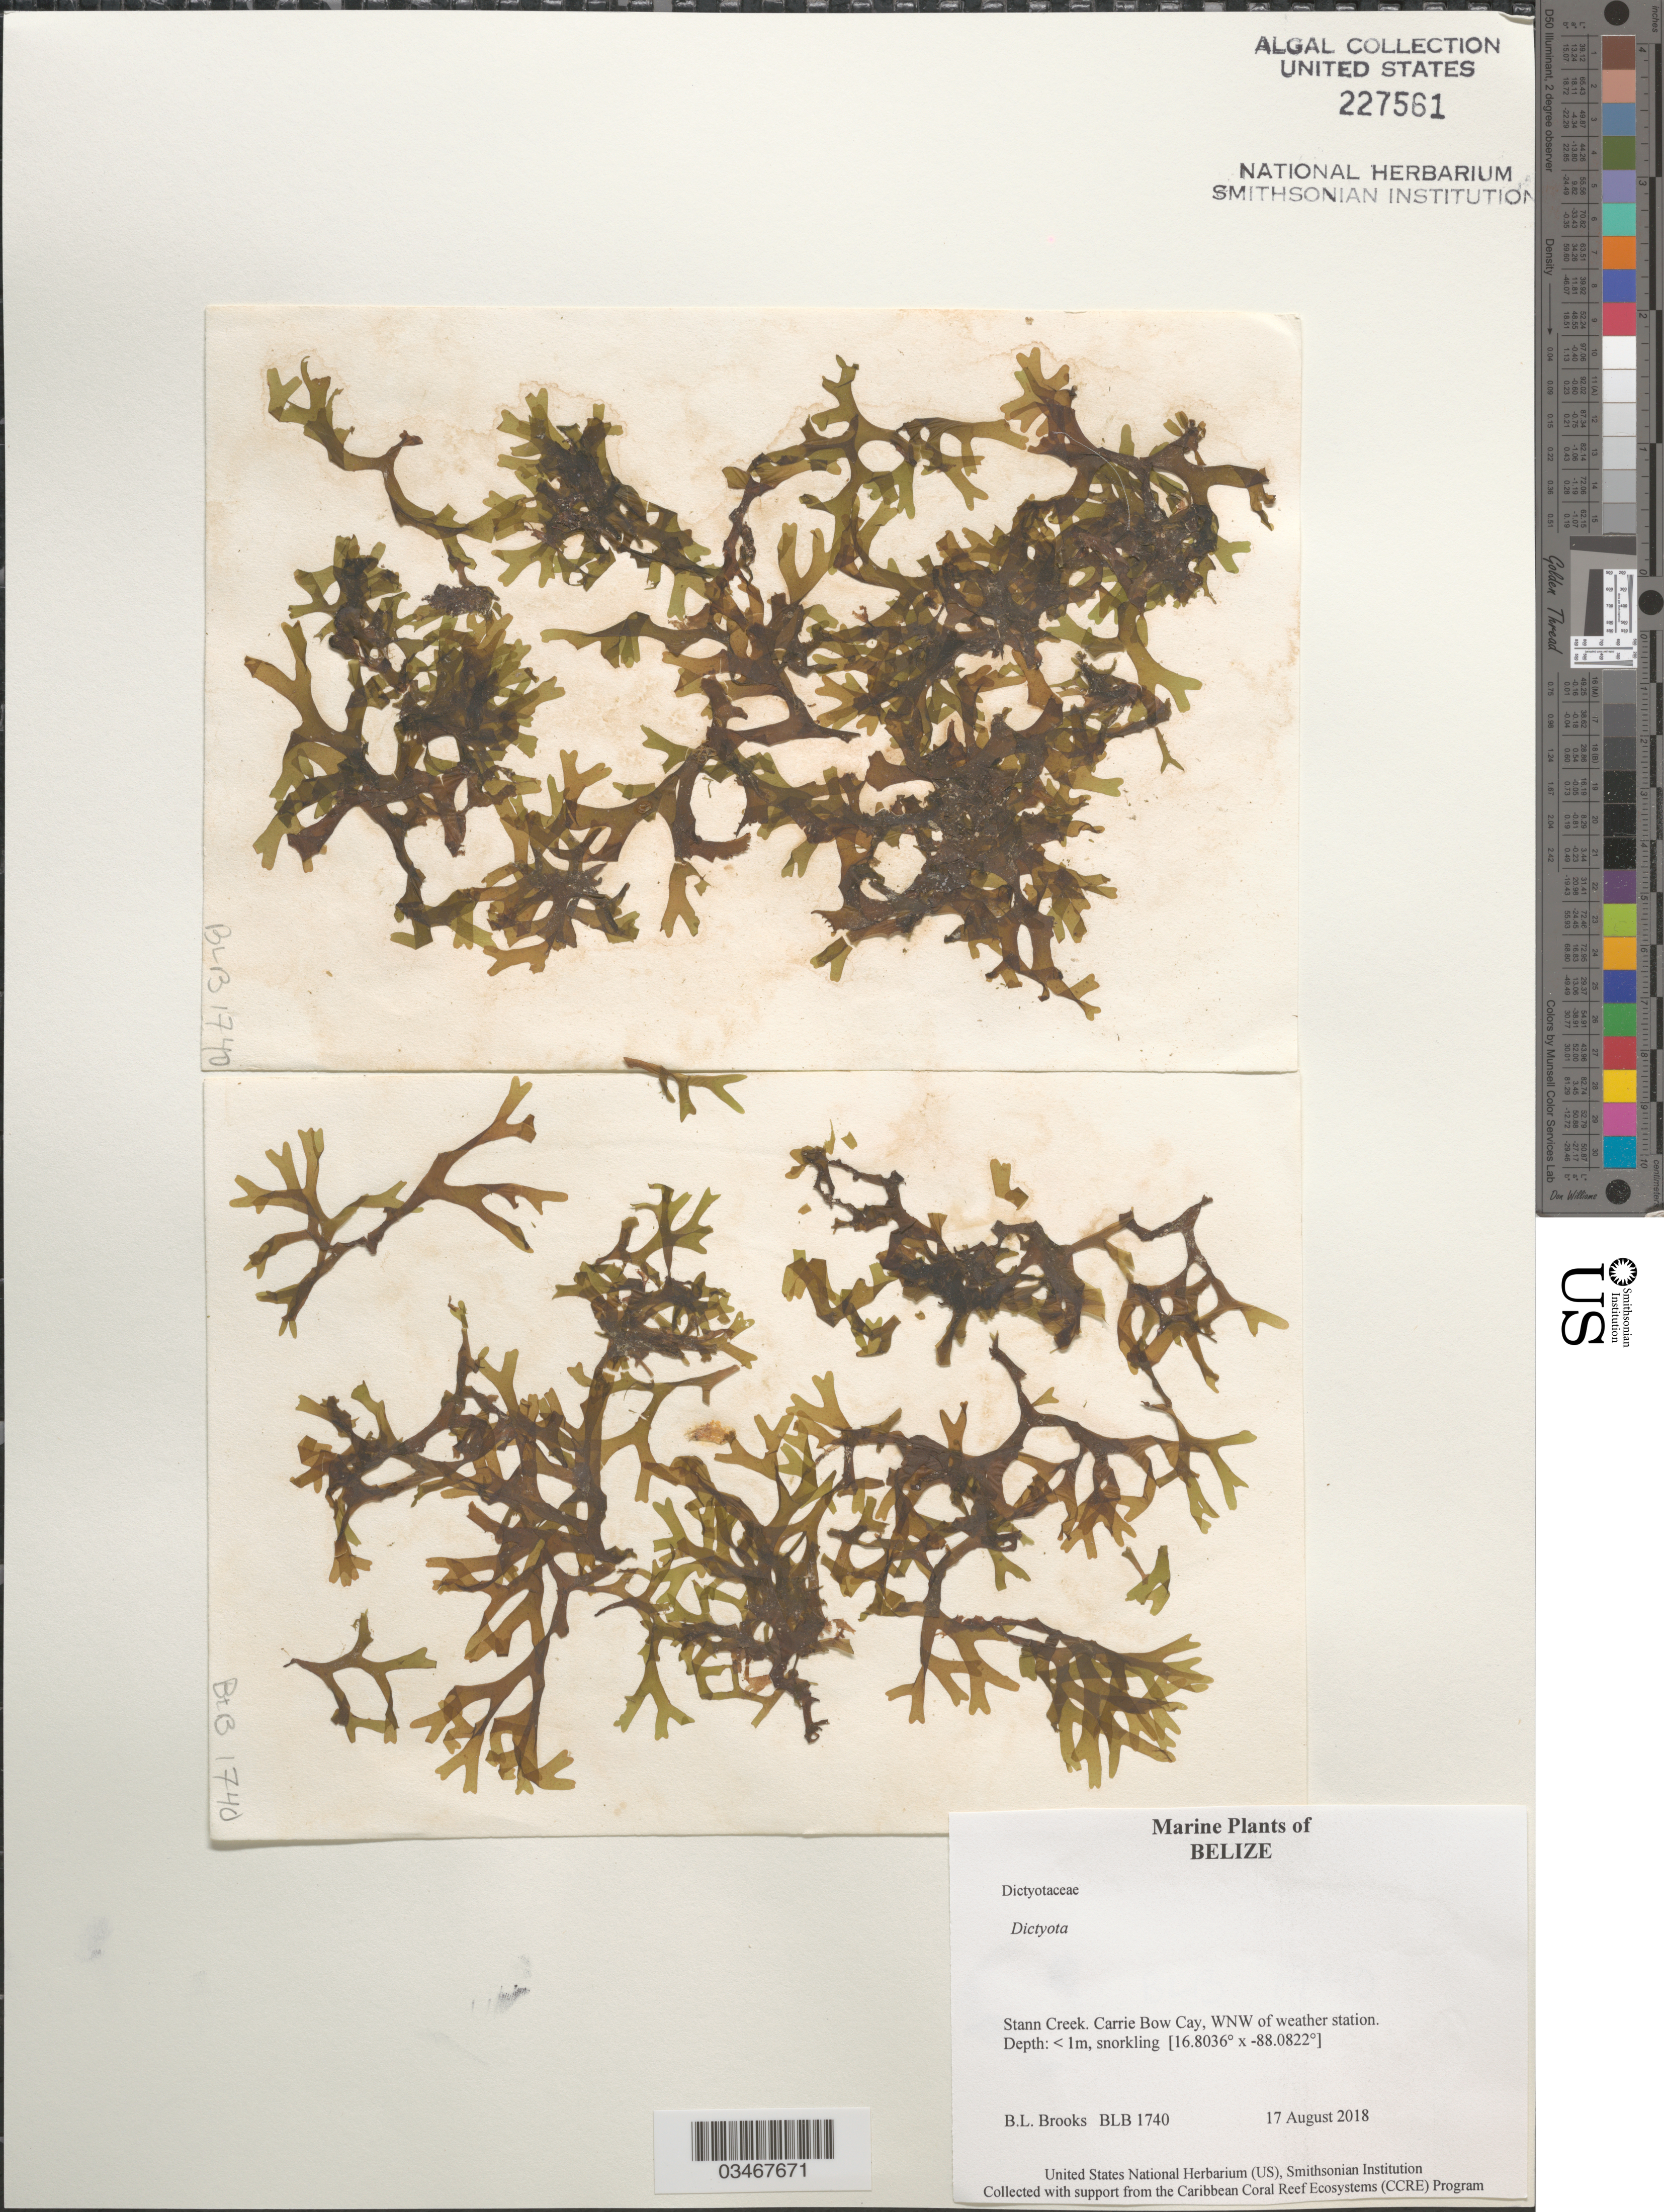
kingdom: Chromista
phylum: Ochrophyta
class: Phaeophyceae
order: Dictyotales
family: Dictyotaceae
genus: Dictyota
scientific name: Dictyota sp.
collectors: B. Brooks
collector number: BLB 1740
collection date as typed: Transcribed d/m/y: 17/8/2018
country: Belize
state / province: Stann Creek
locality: Carrie Bow Cay, WNW of weather station.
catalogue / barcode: US 227561